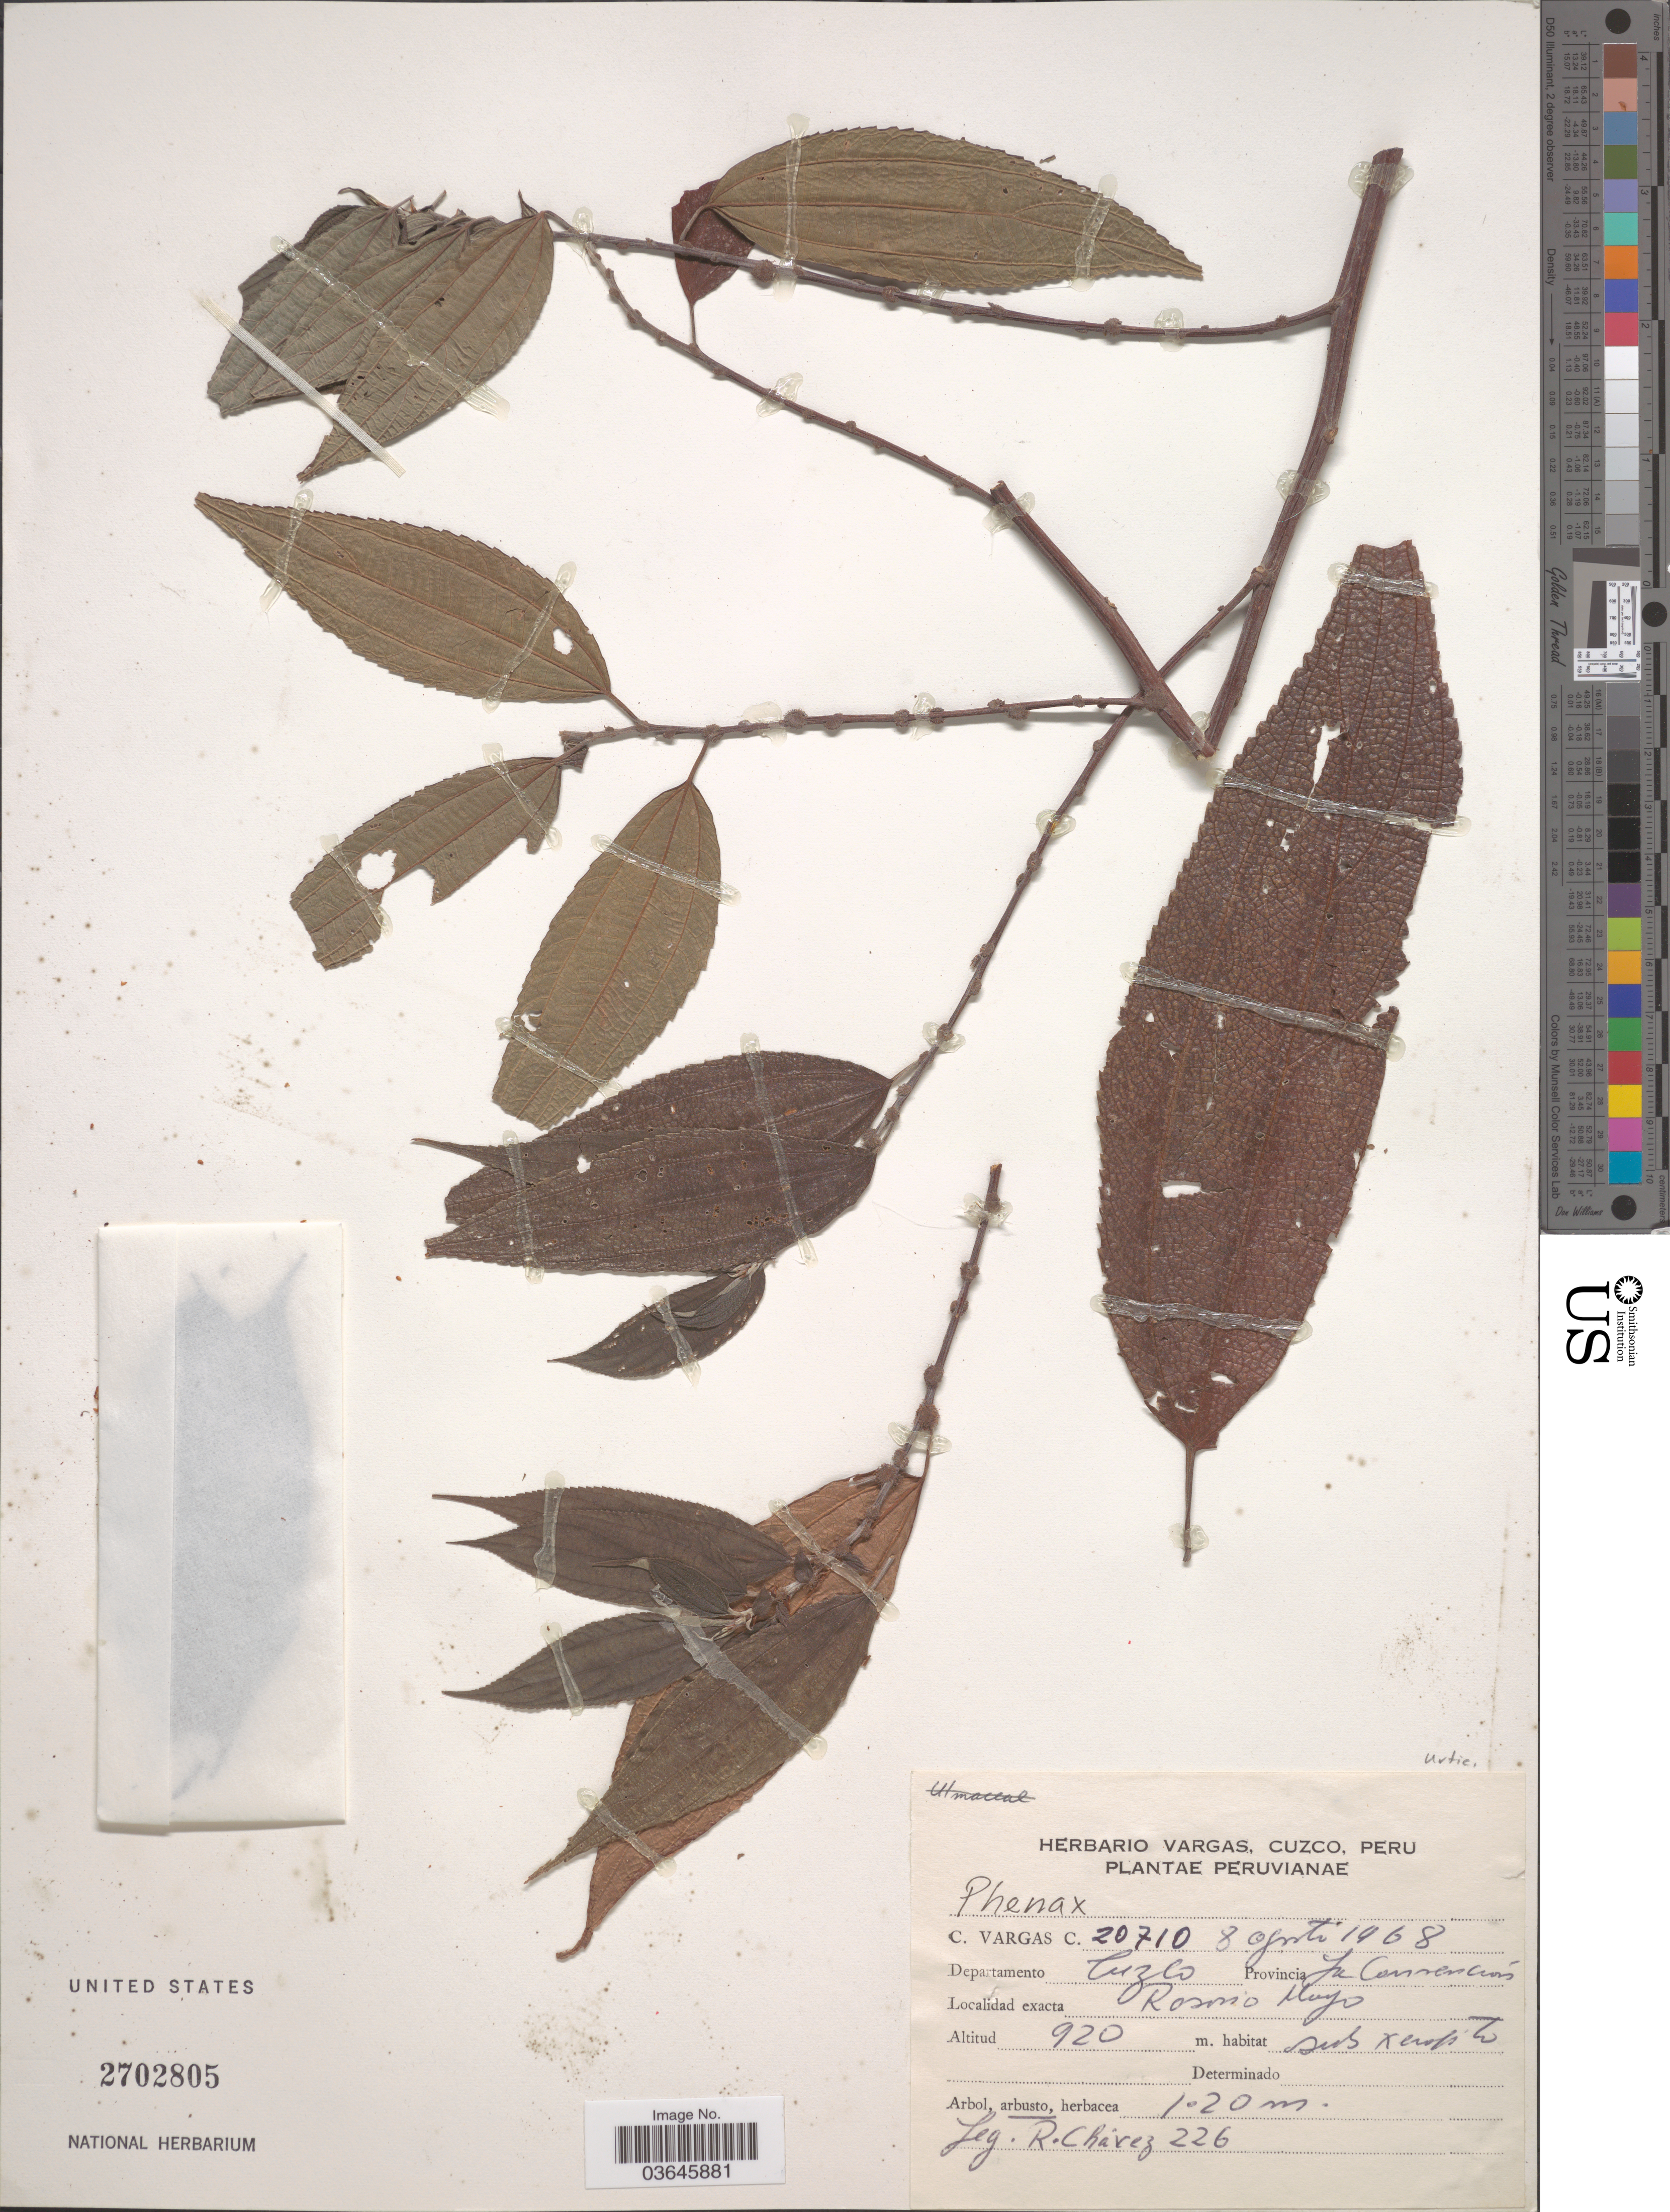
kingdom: Plantae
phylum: Tracheophyta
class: Magnoliopsida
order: Rosales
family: Urticaceae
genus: Phenax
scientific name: Phenax sp.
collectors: R. Chávez & C. Vargas Calderón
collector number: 226/20710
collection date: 1968-04-08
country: Peru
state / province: Cusco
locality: Departamento Cuzco, Provincia La Convención. Rosario Mayo.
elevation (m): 920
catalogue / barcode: US 2702805